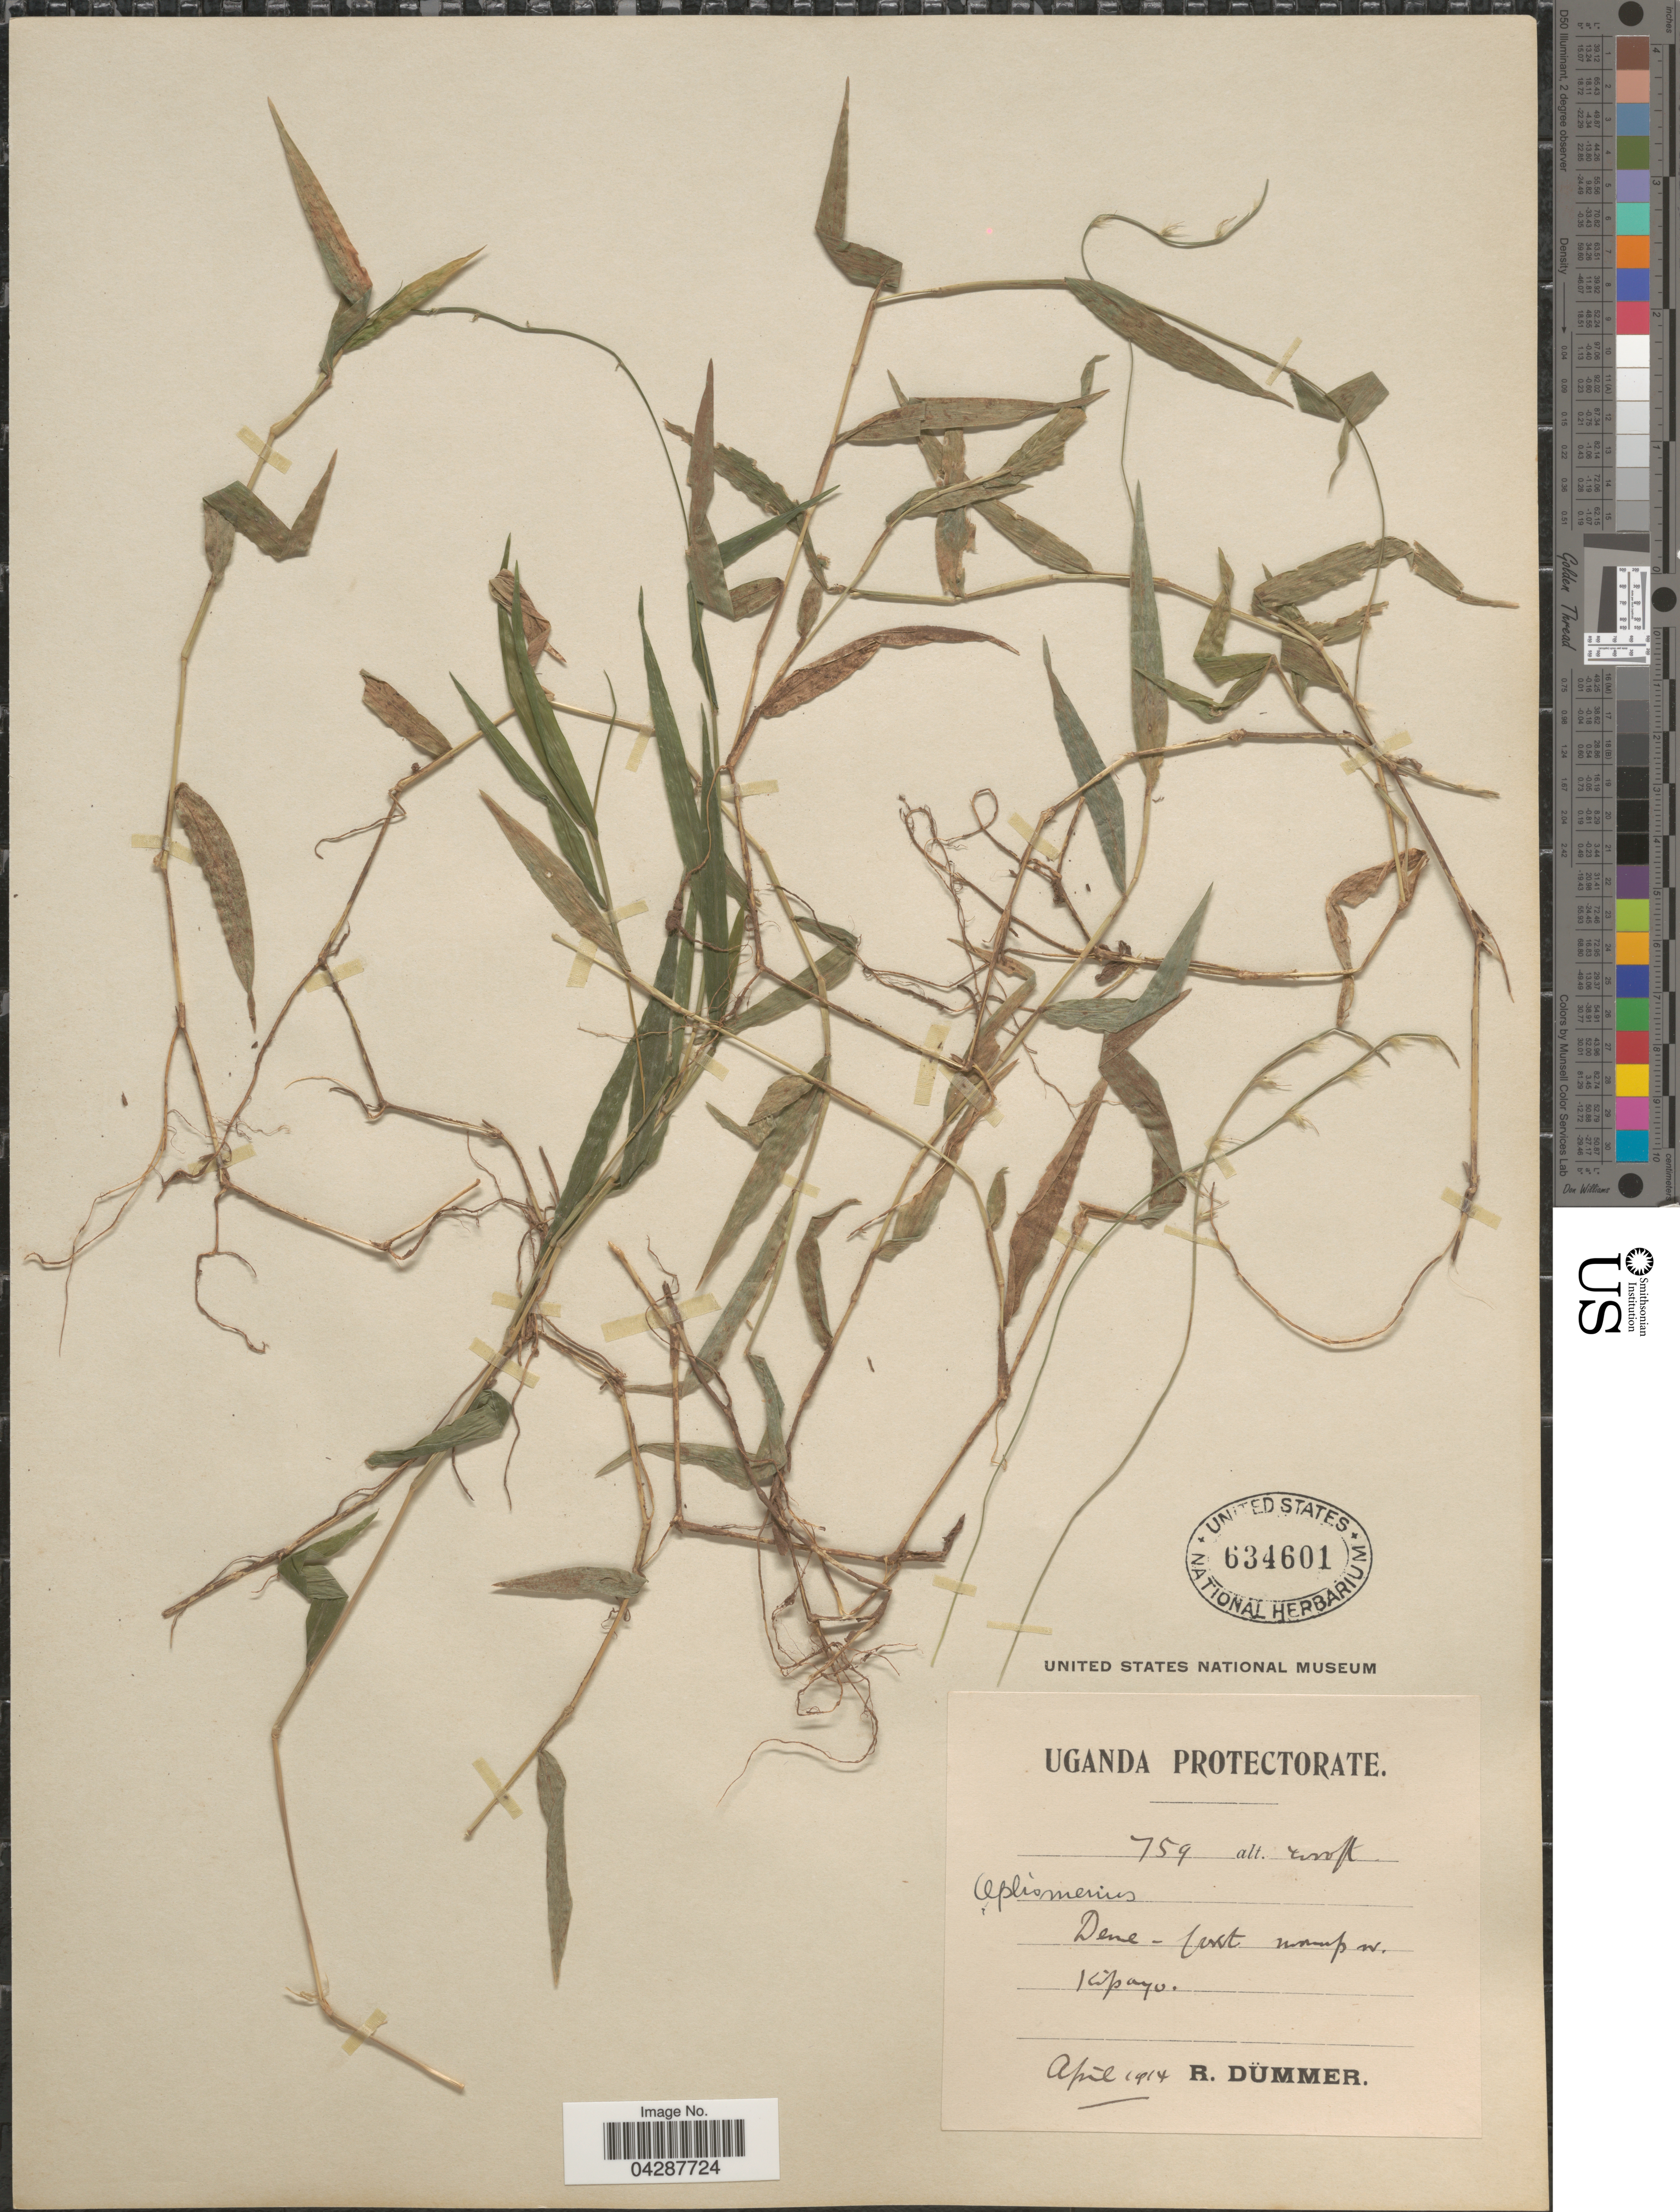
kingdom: Plantae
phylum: Tracheophyta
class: Liliopsida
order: Poales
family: Poaceae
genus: Oplismenus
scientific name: Oplismenus undulatifolius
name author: (Ard.) P. Beauv.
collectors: R. A. Dümmer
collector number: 759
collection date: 1914-04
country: Uganda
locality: Uganda Protectorate. Dense forest- swamp nr. Kipayo.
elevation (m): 1219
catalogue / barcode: US 634601